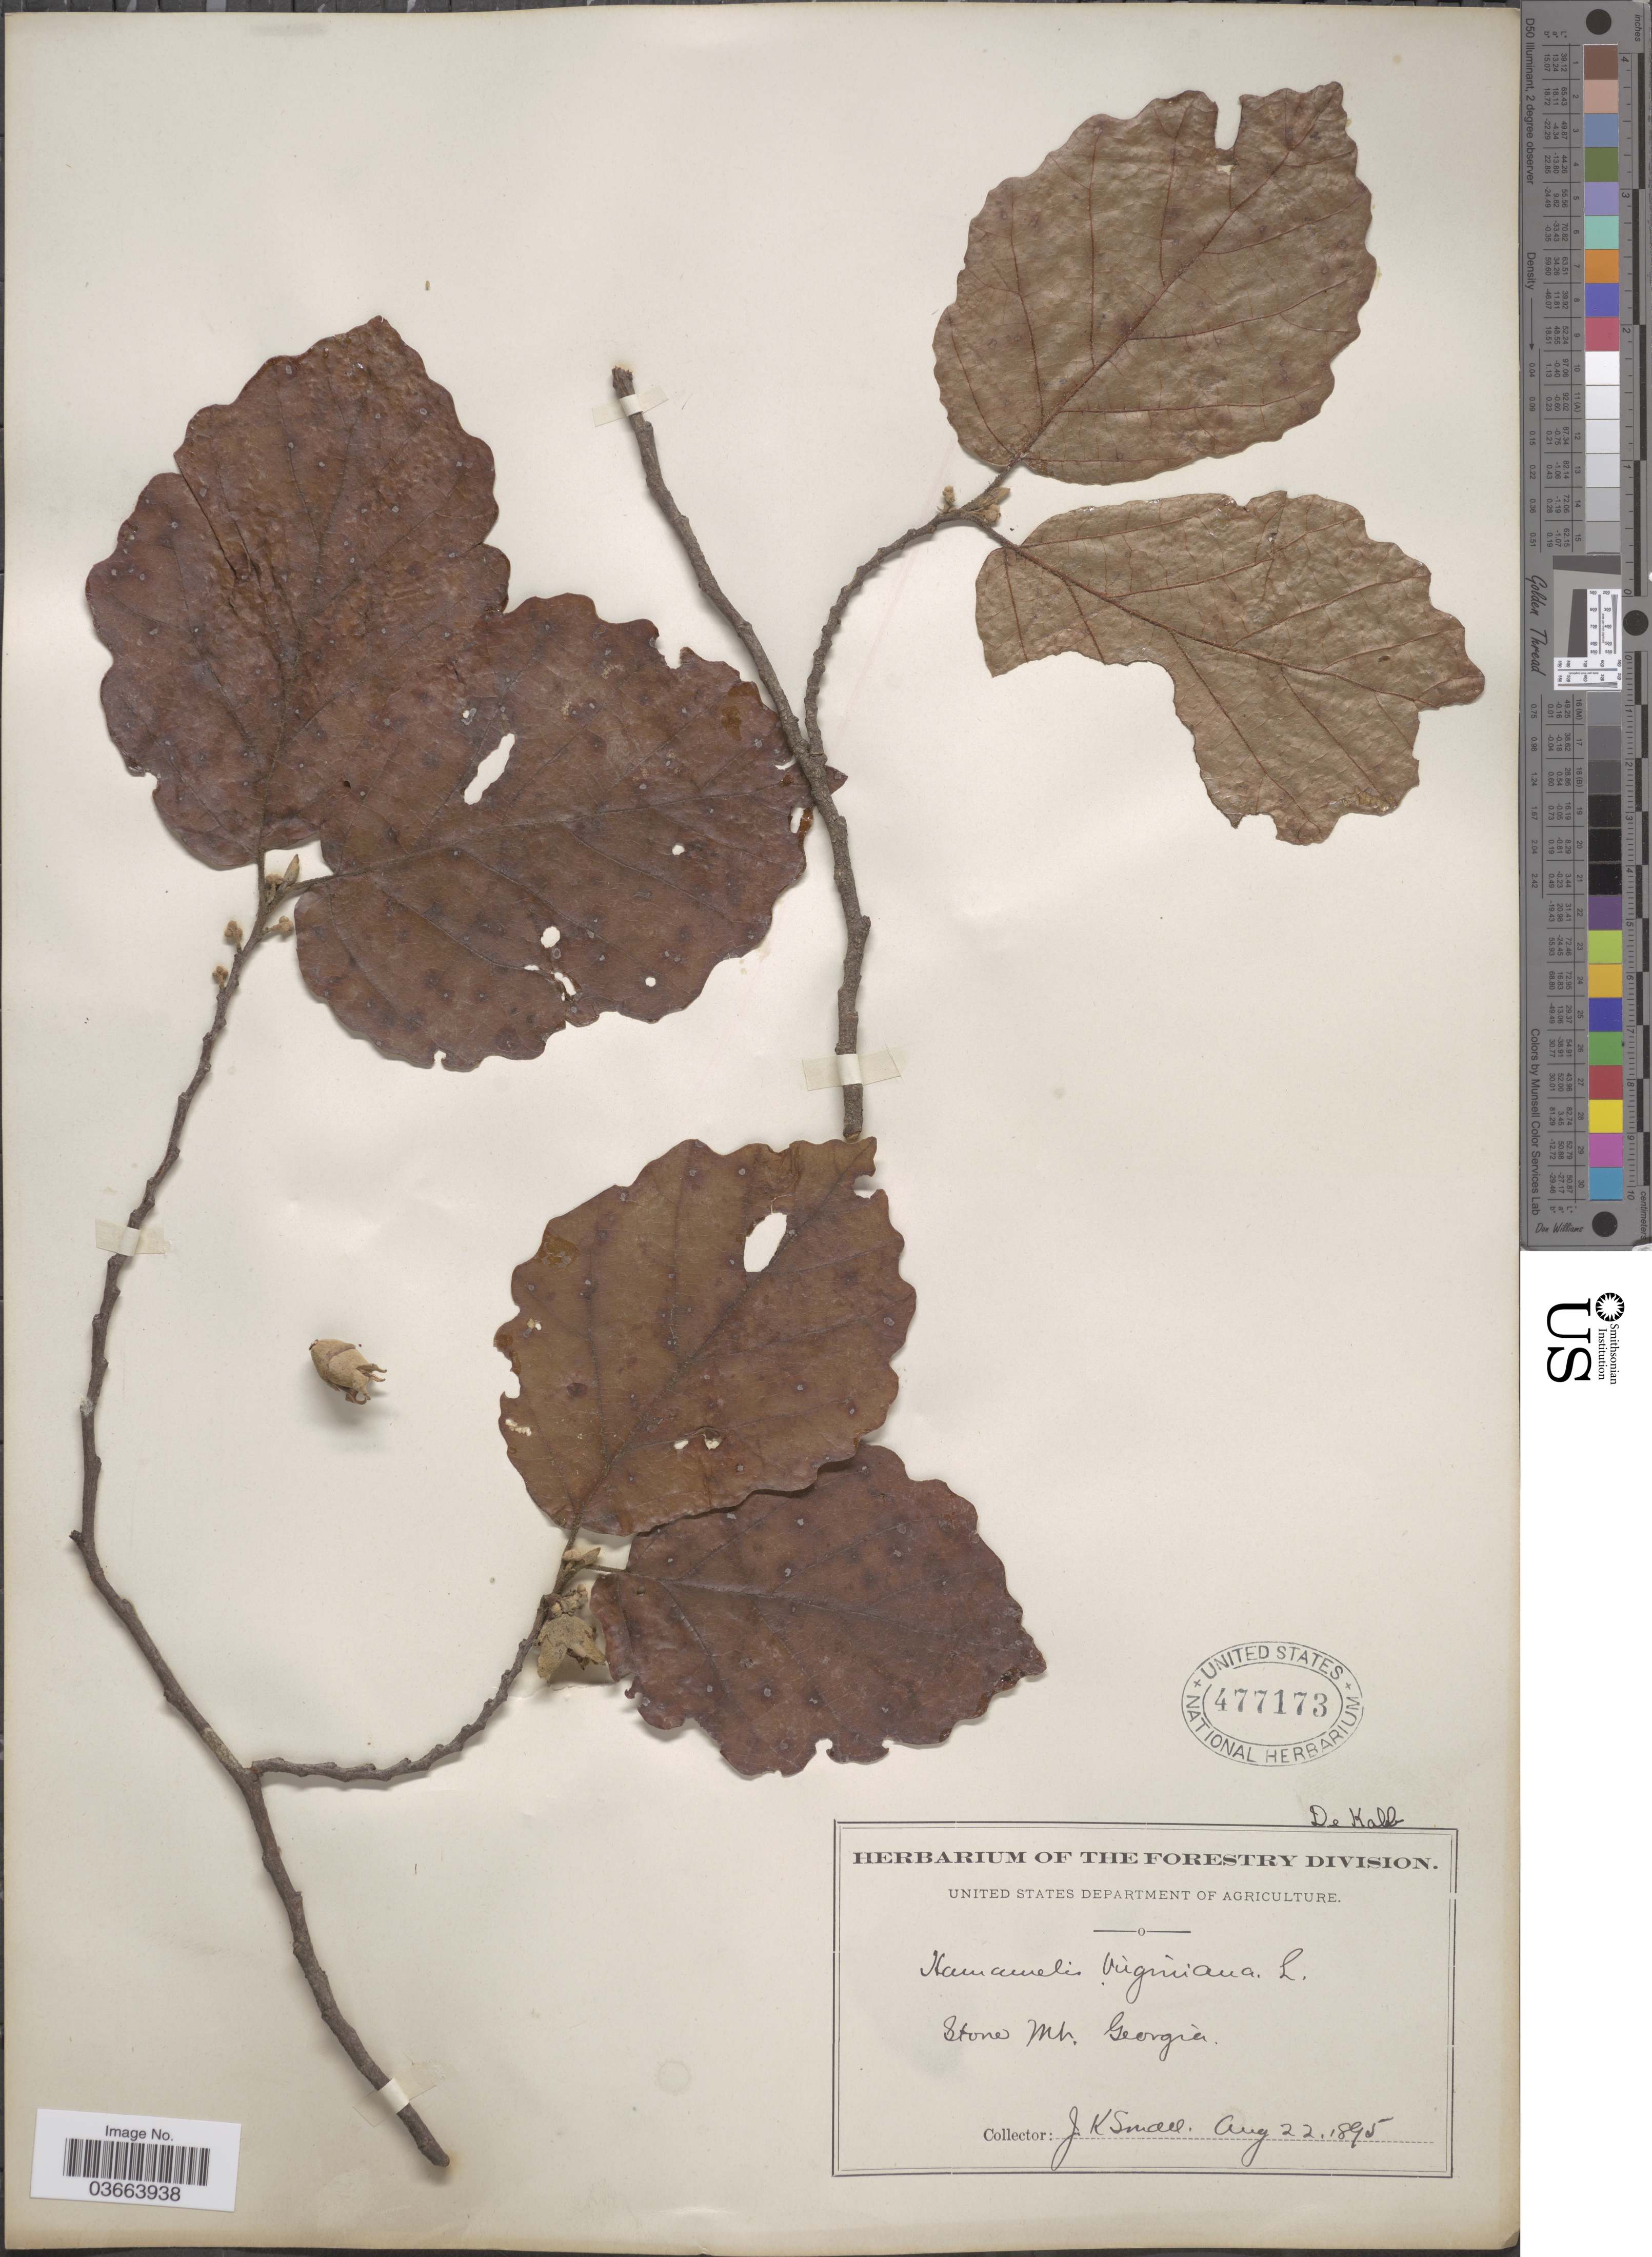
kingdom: Plantae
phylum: Tracheophyta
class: Magnoliopsida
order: Saxifragales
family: Hamamelidaceae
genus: Hamamelis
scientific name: Hamamelis virginiana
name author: L.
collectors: J. K. Small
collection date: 1895-08-22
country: United States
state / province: Georgia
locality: Stone Mts. De Kalb.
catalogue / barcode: US 477173